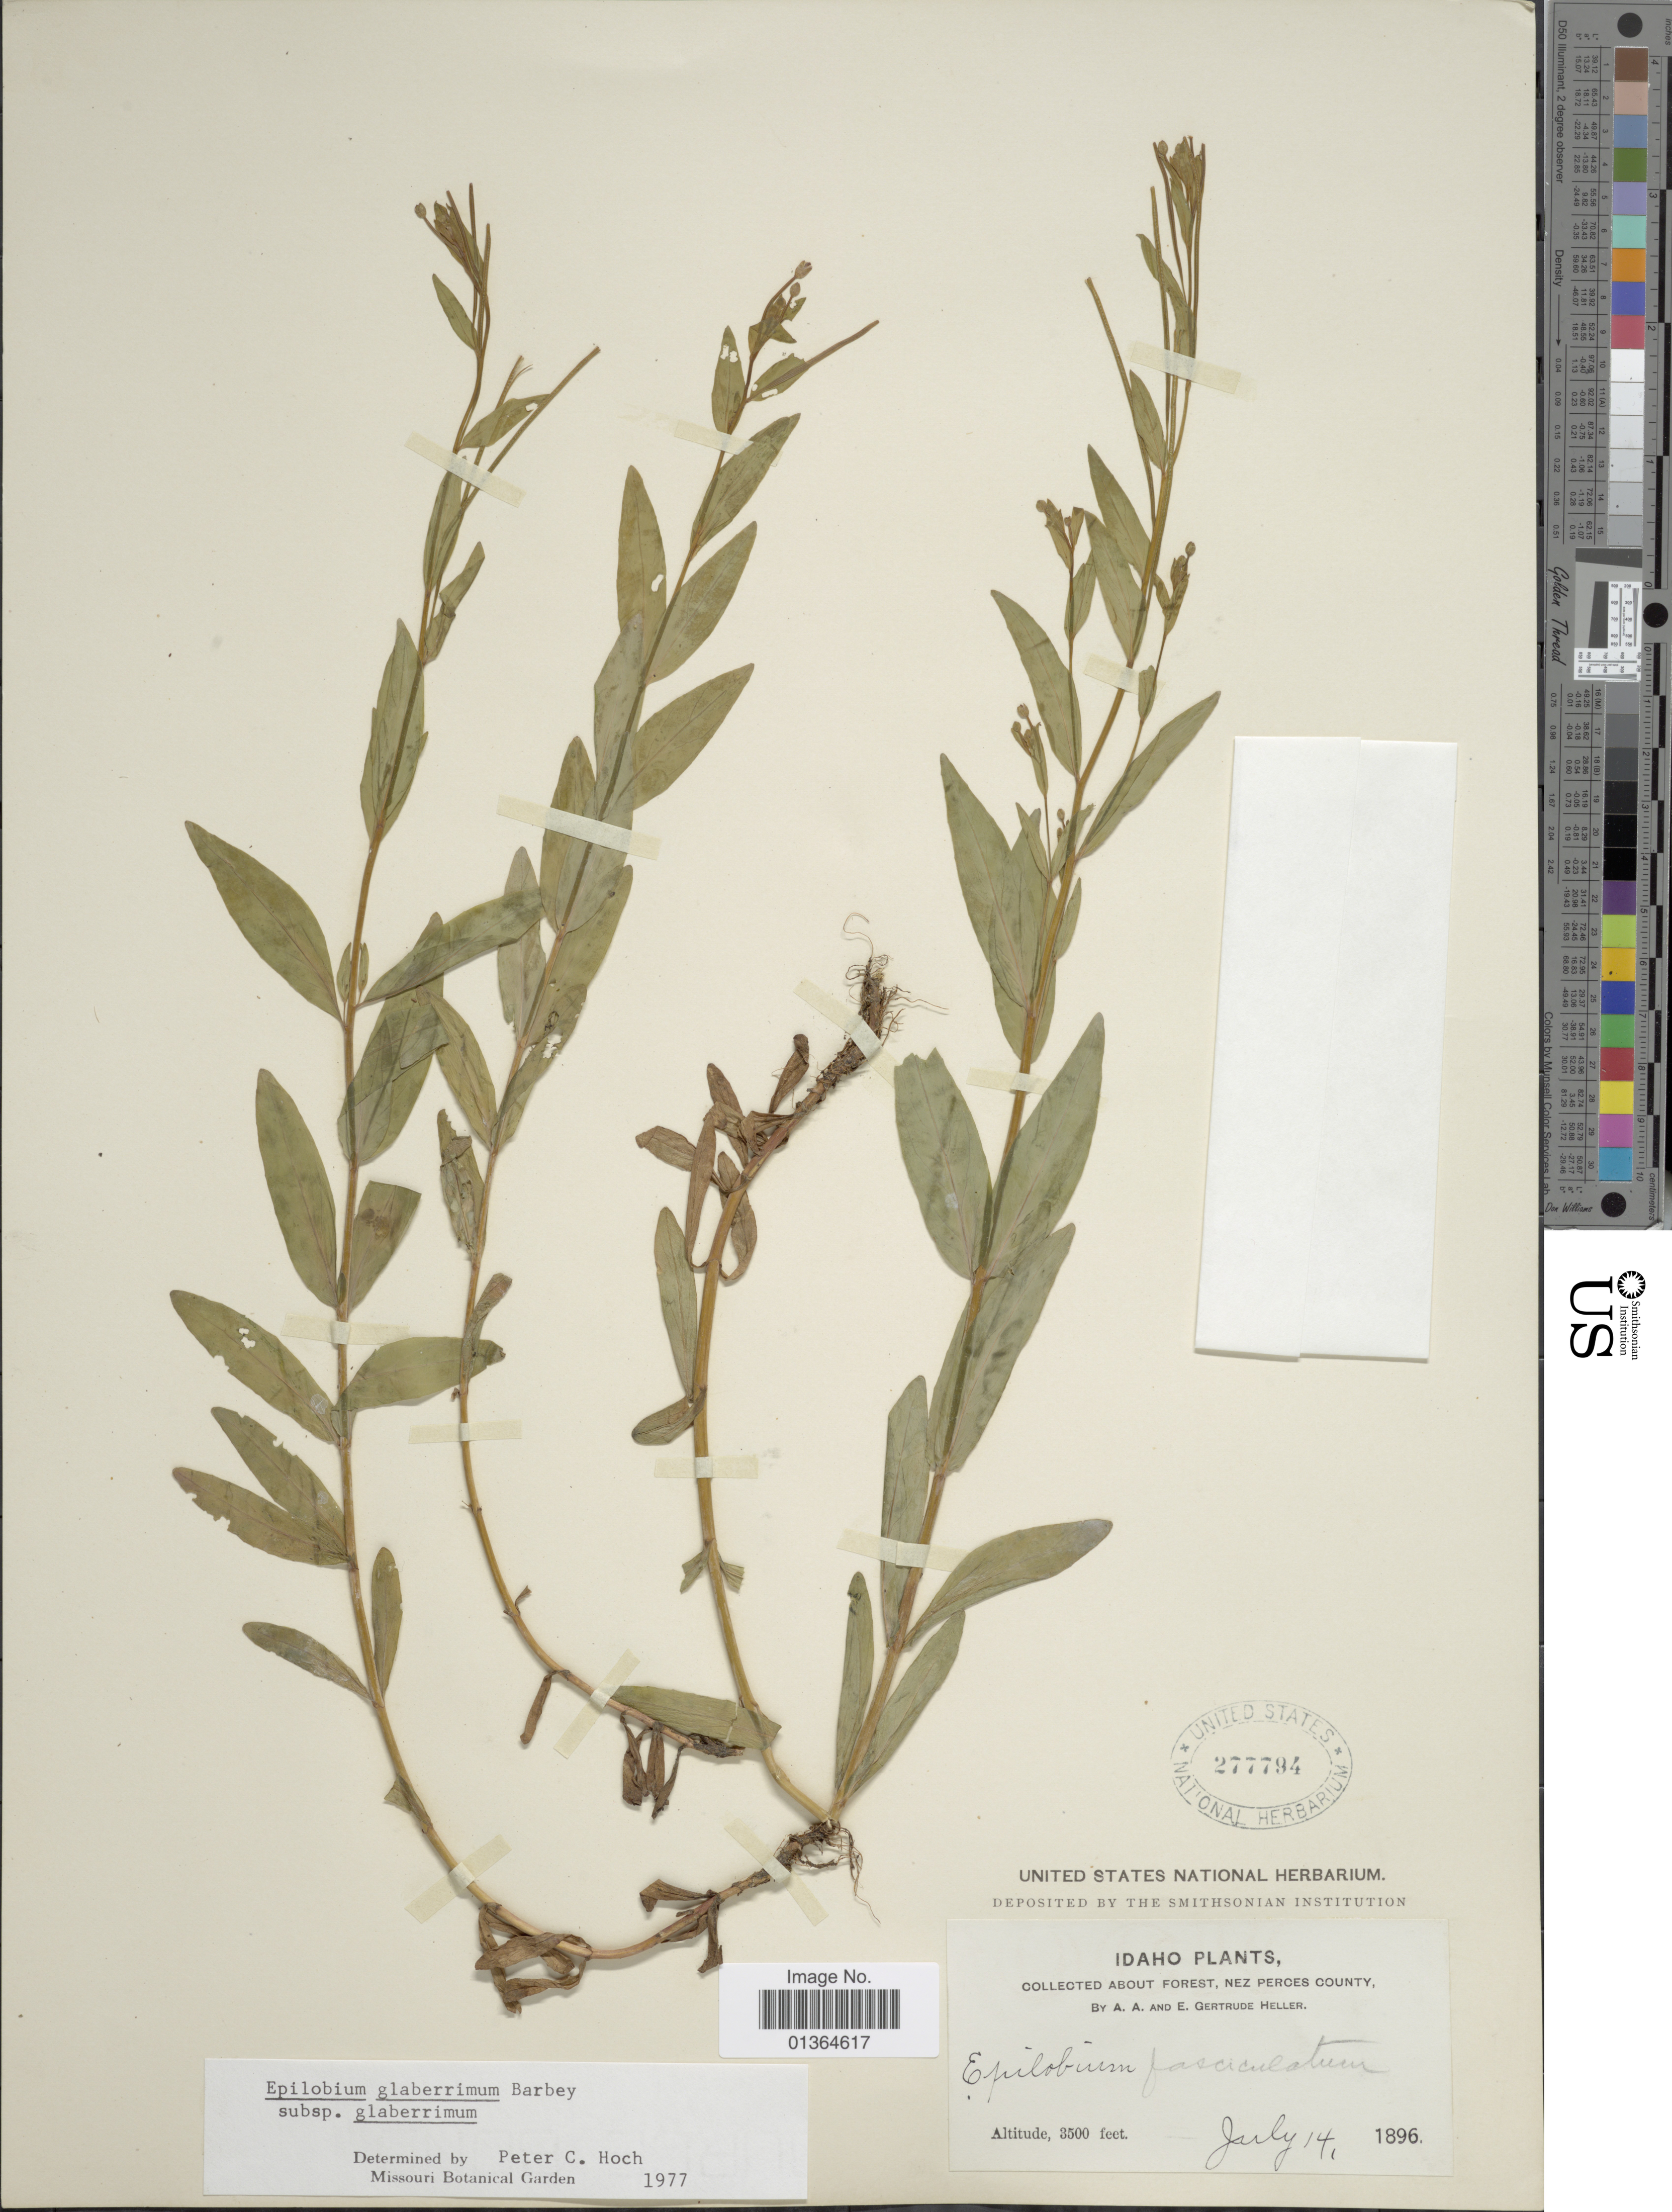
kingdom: Plantae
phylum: Tracheophyta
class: Magnoliopsida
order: Myrtales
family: Onagraceae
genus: Epilobium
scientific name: Epilobium glaberrimum subsp. glaberrimum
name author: Barbey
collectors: A. A. Heller & E. G. Heller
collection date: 1896-07-14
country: United States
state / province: Idaho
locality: Nez Perces County.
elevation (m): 1067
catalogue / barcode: US 277794